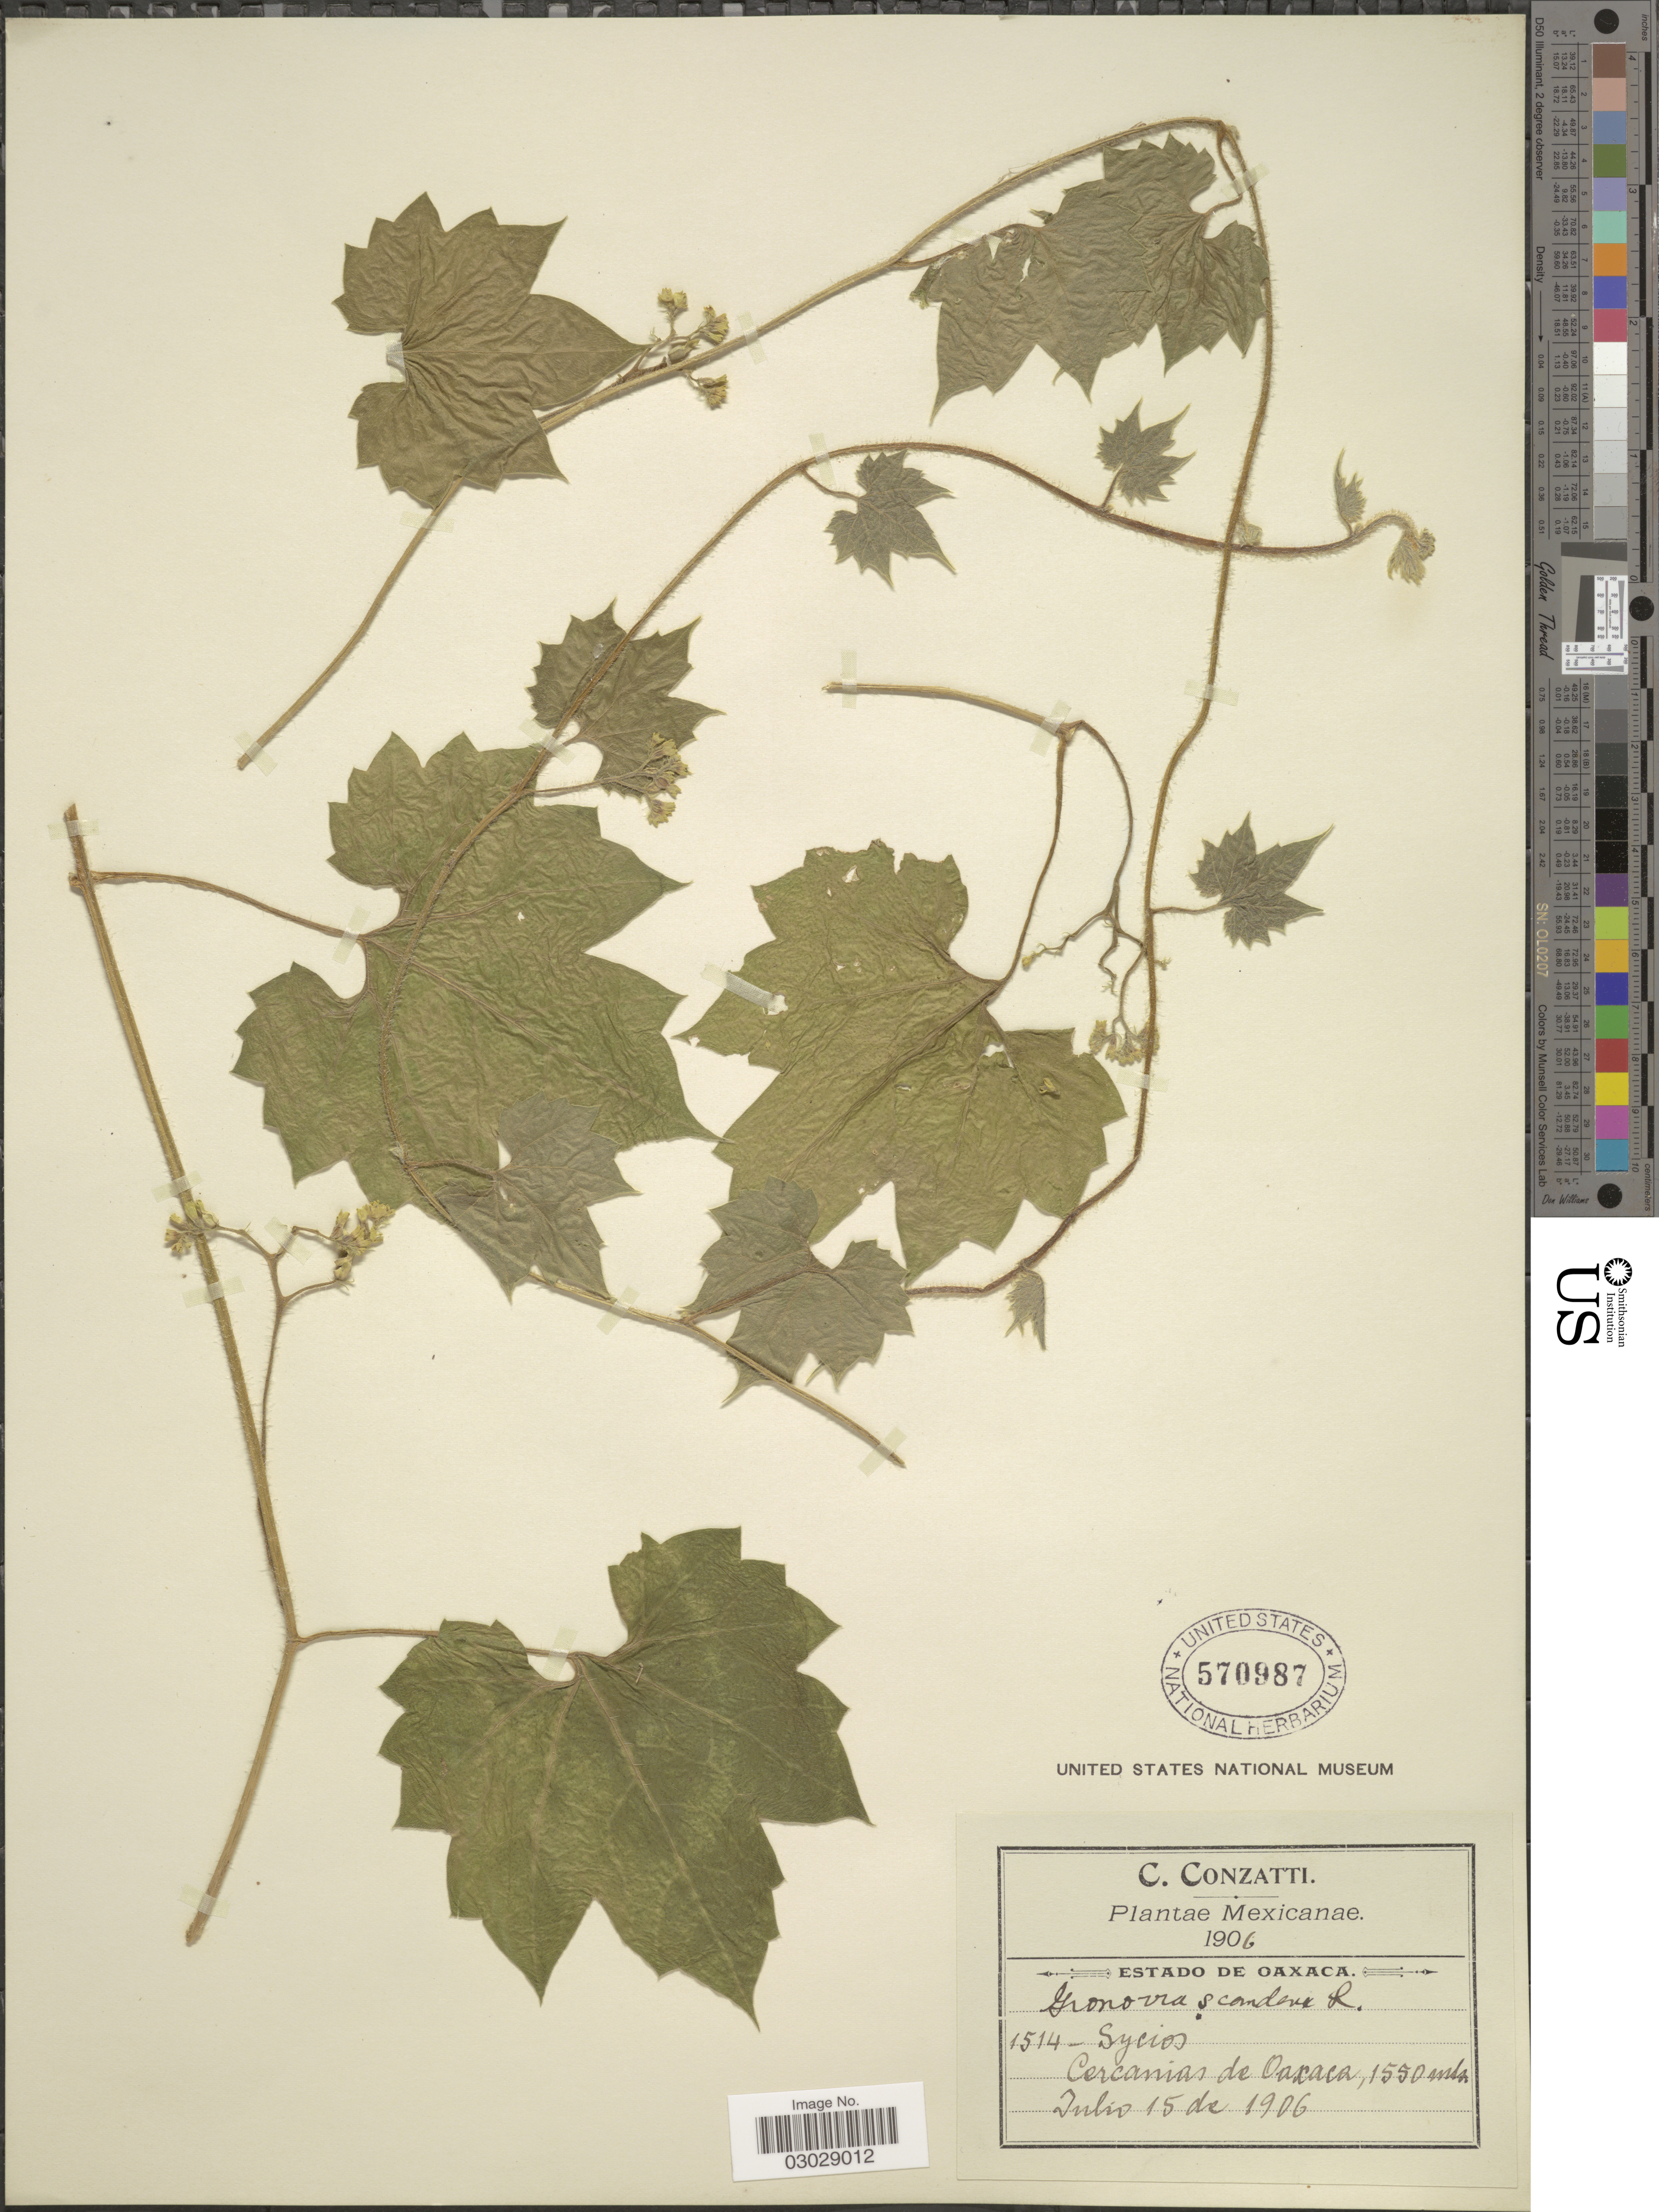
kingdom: Plantae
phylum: Tracheophyta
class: Magnoliopsida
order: Cornales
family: Loasaceae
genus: Gronovia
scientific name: Gronovia scandens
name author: L.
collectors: C. Conzatti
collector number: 1514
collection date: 1906-07-15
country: Mexico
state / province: Oaxaca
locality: Cercanias de Oaxaca.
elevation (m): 1550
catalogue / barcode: US 570987